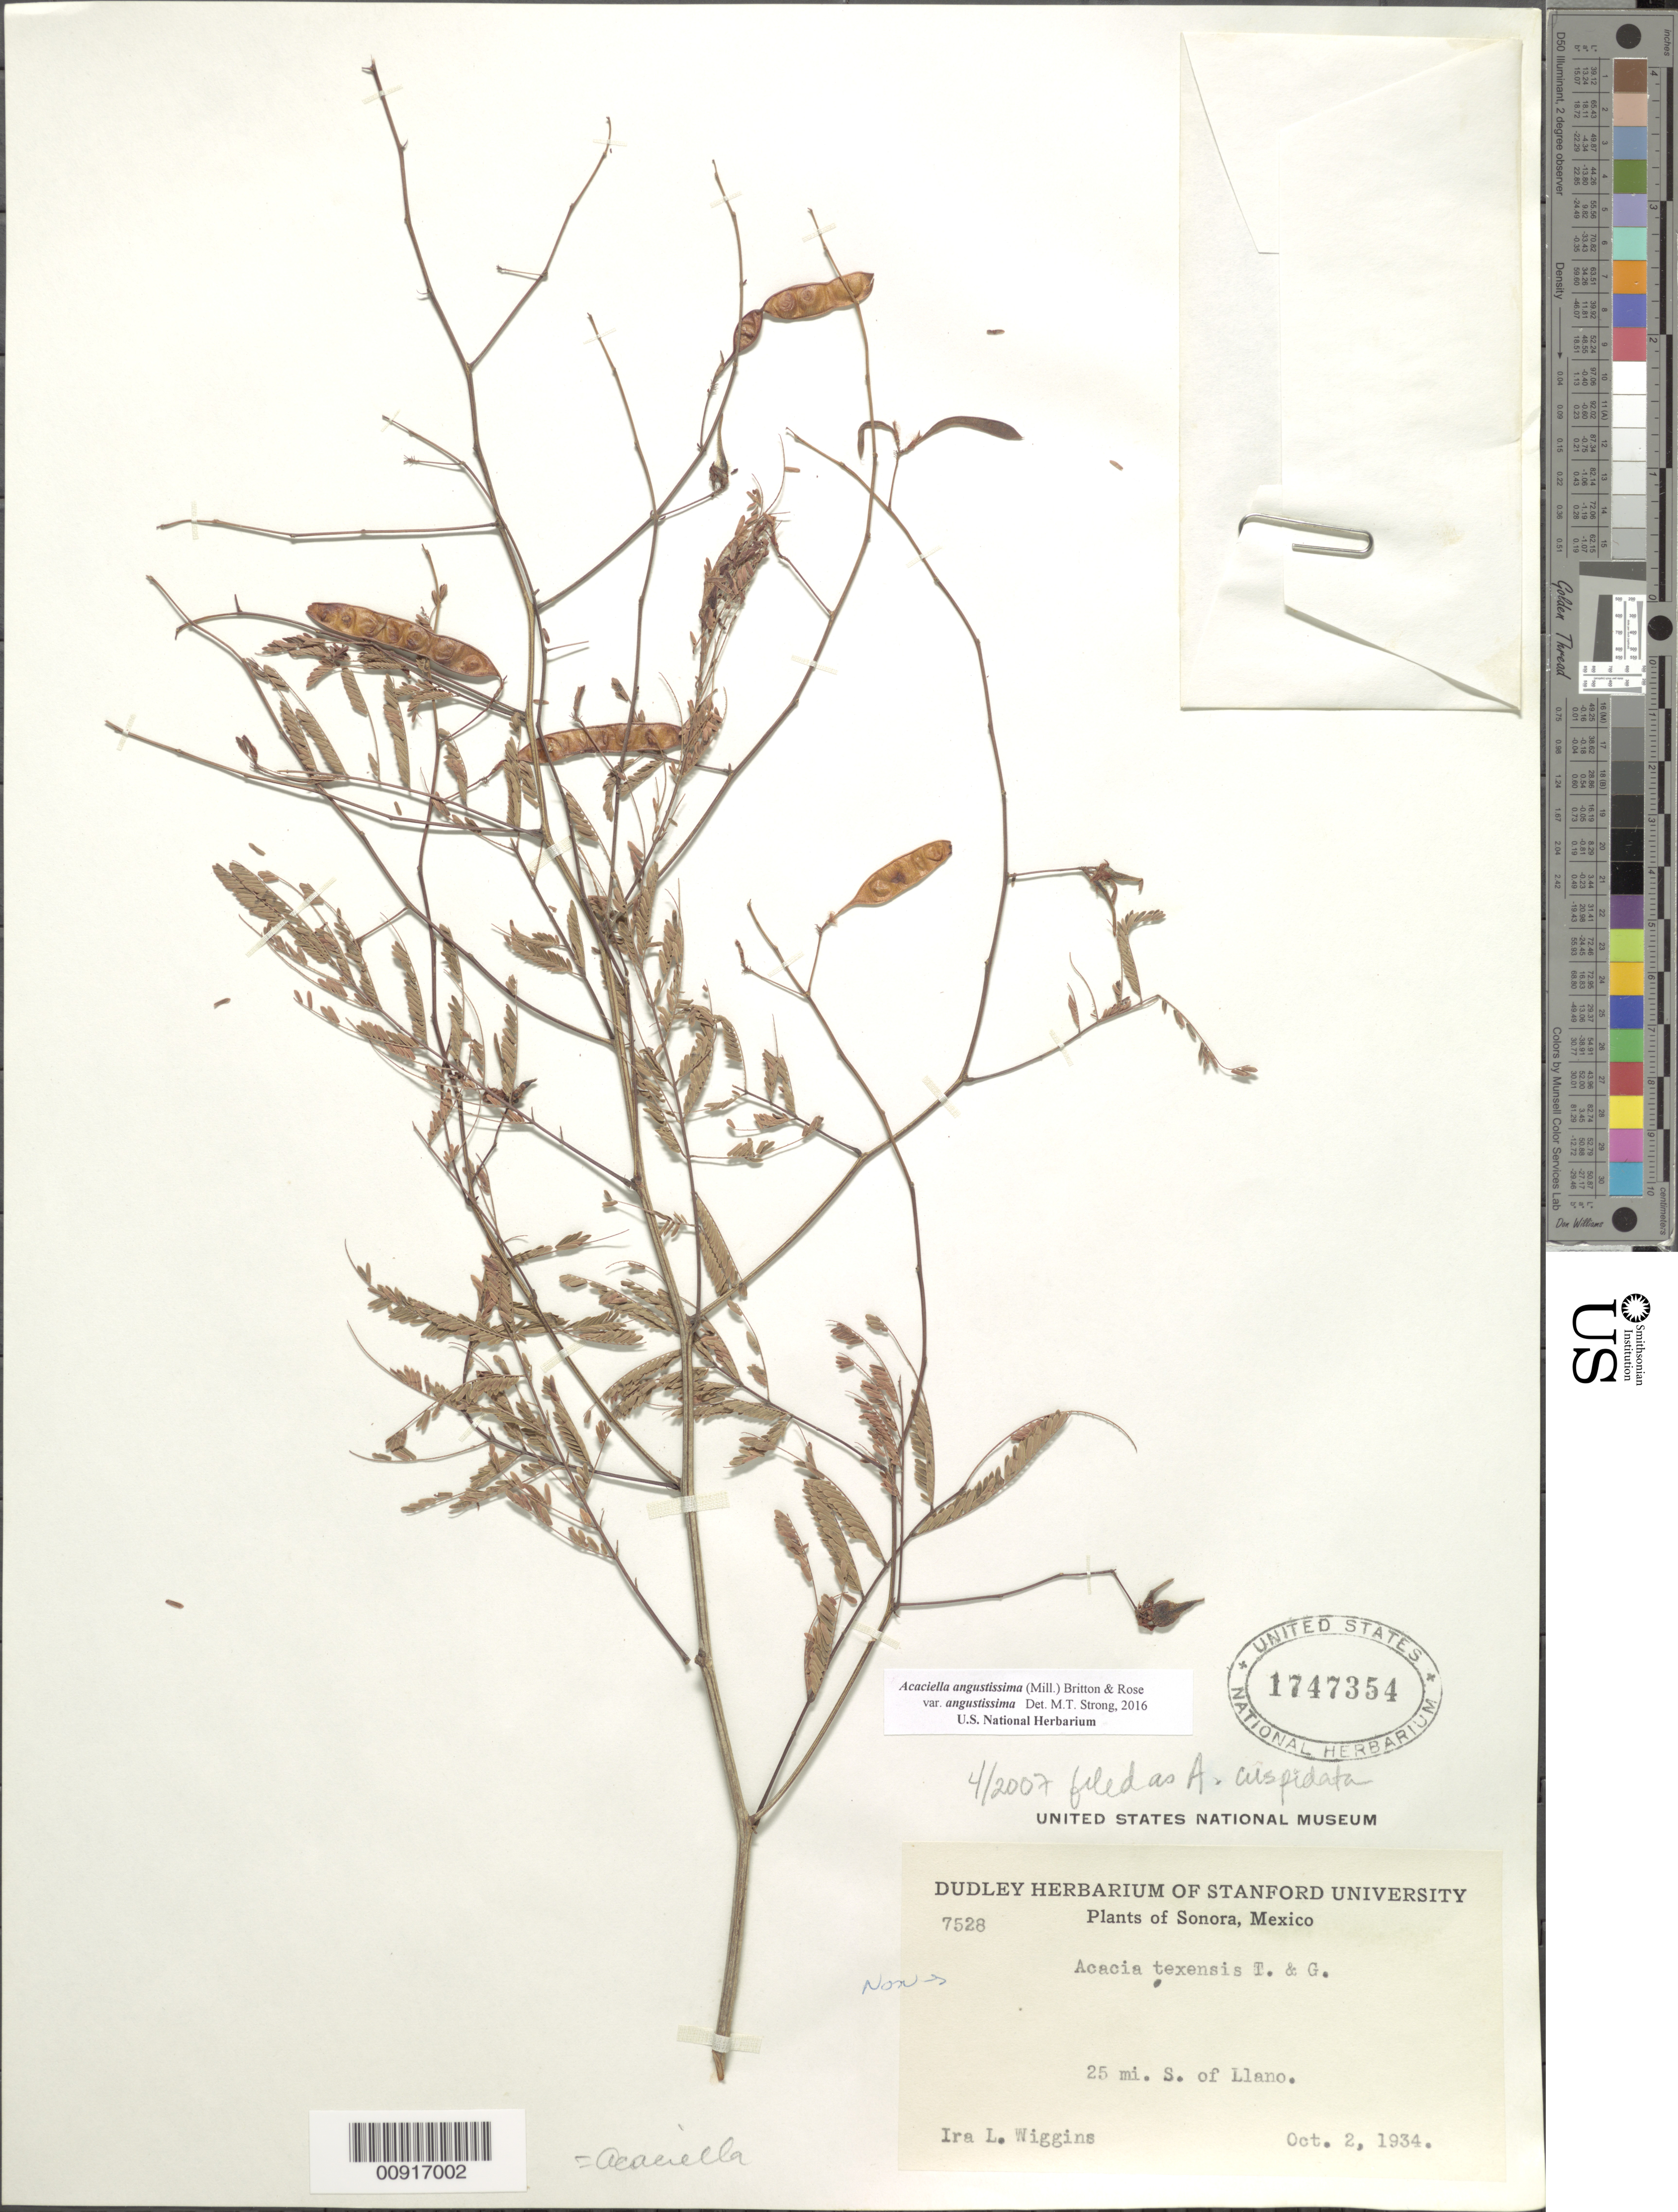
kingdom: Plantae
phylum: Tracheophyta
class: Magnoliopsida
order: Fabales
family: Fabaceae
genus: Acaciella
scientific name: Acaciella angustissima var. angustissima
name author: (Mill.) Britton & Rose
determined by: Strong, M. T., (US), Smithsonian Institution - National Museum of Natural History (UNITED STATES)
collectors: I. L. Wiggins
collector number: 7528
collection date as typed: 02 Oct 1934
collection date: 1934-10-02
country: Mexico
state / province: Sonora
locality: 25 mi. S. of Llano.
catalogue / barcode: US 1747354